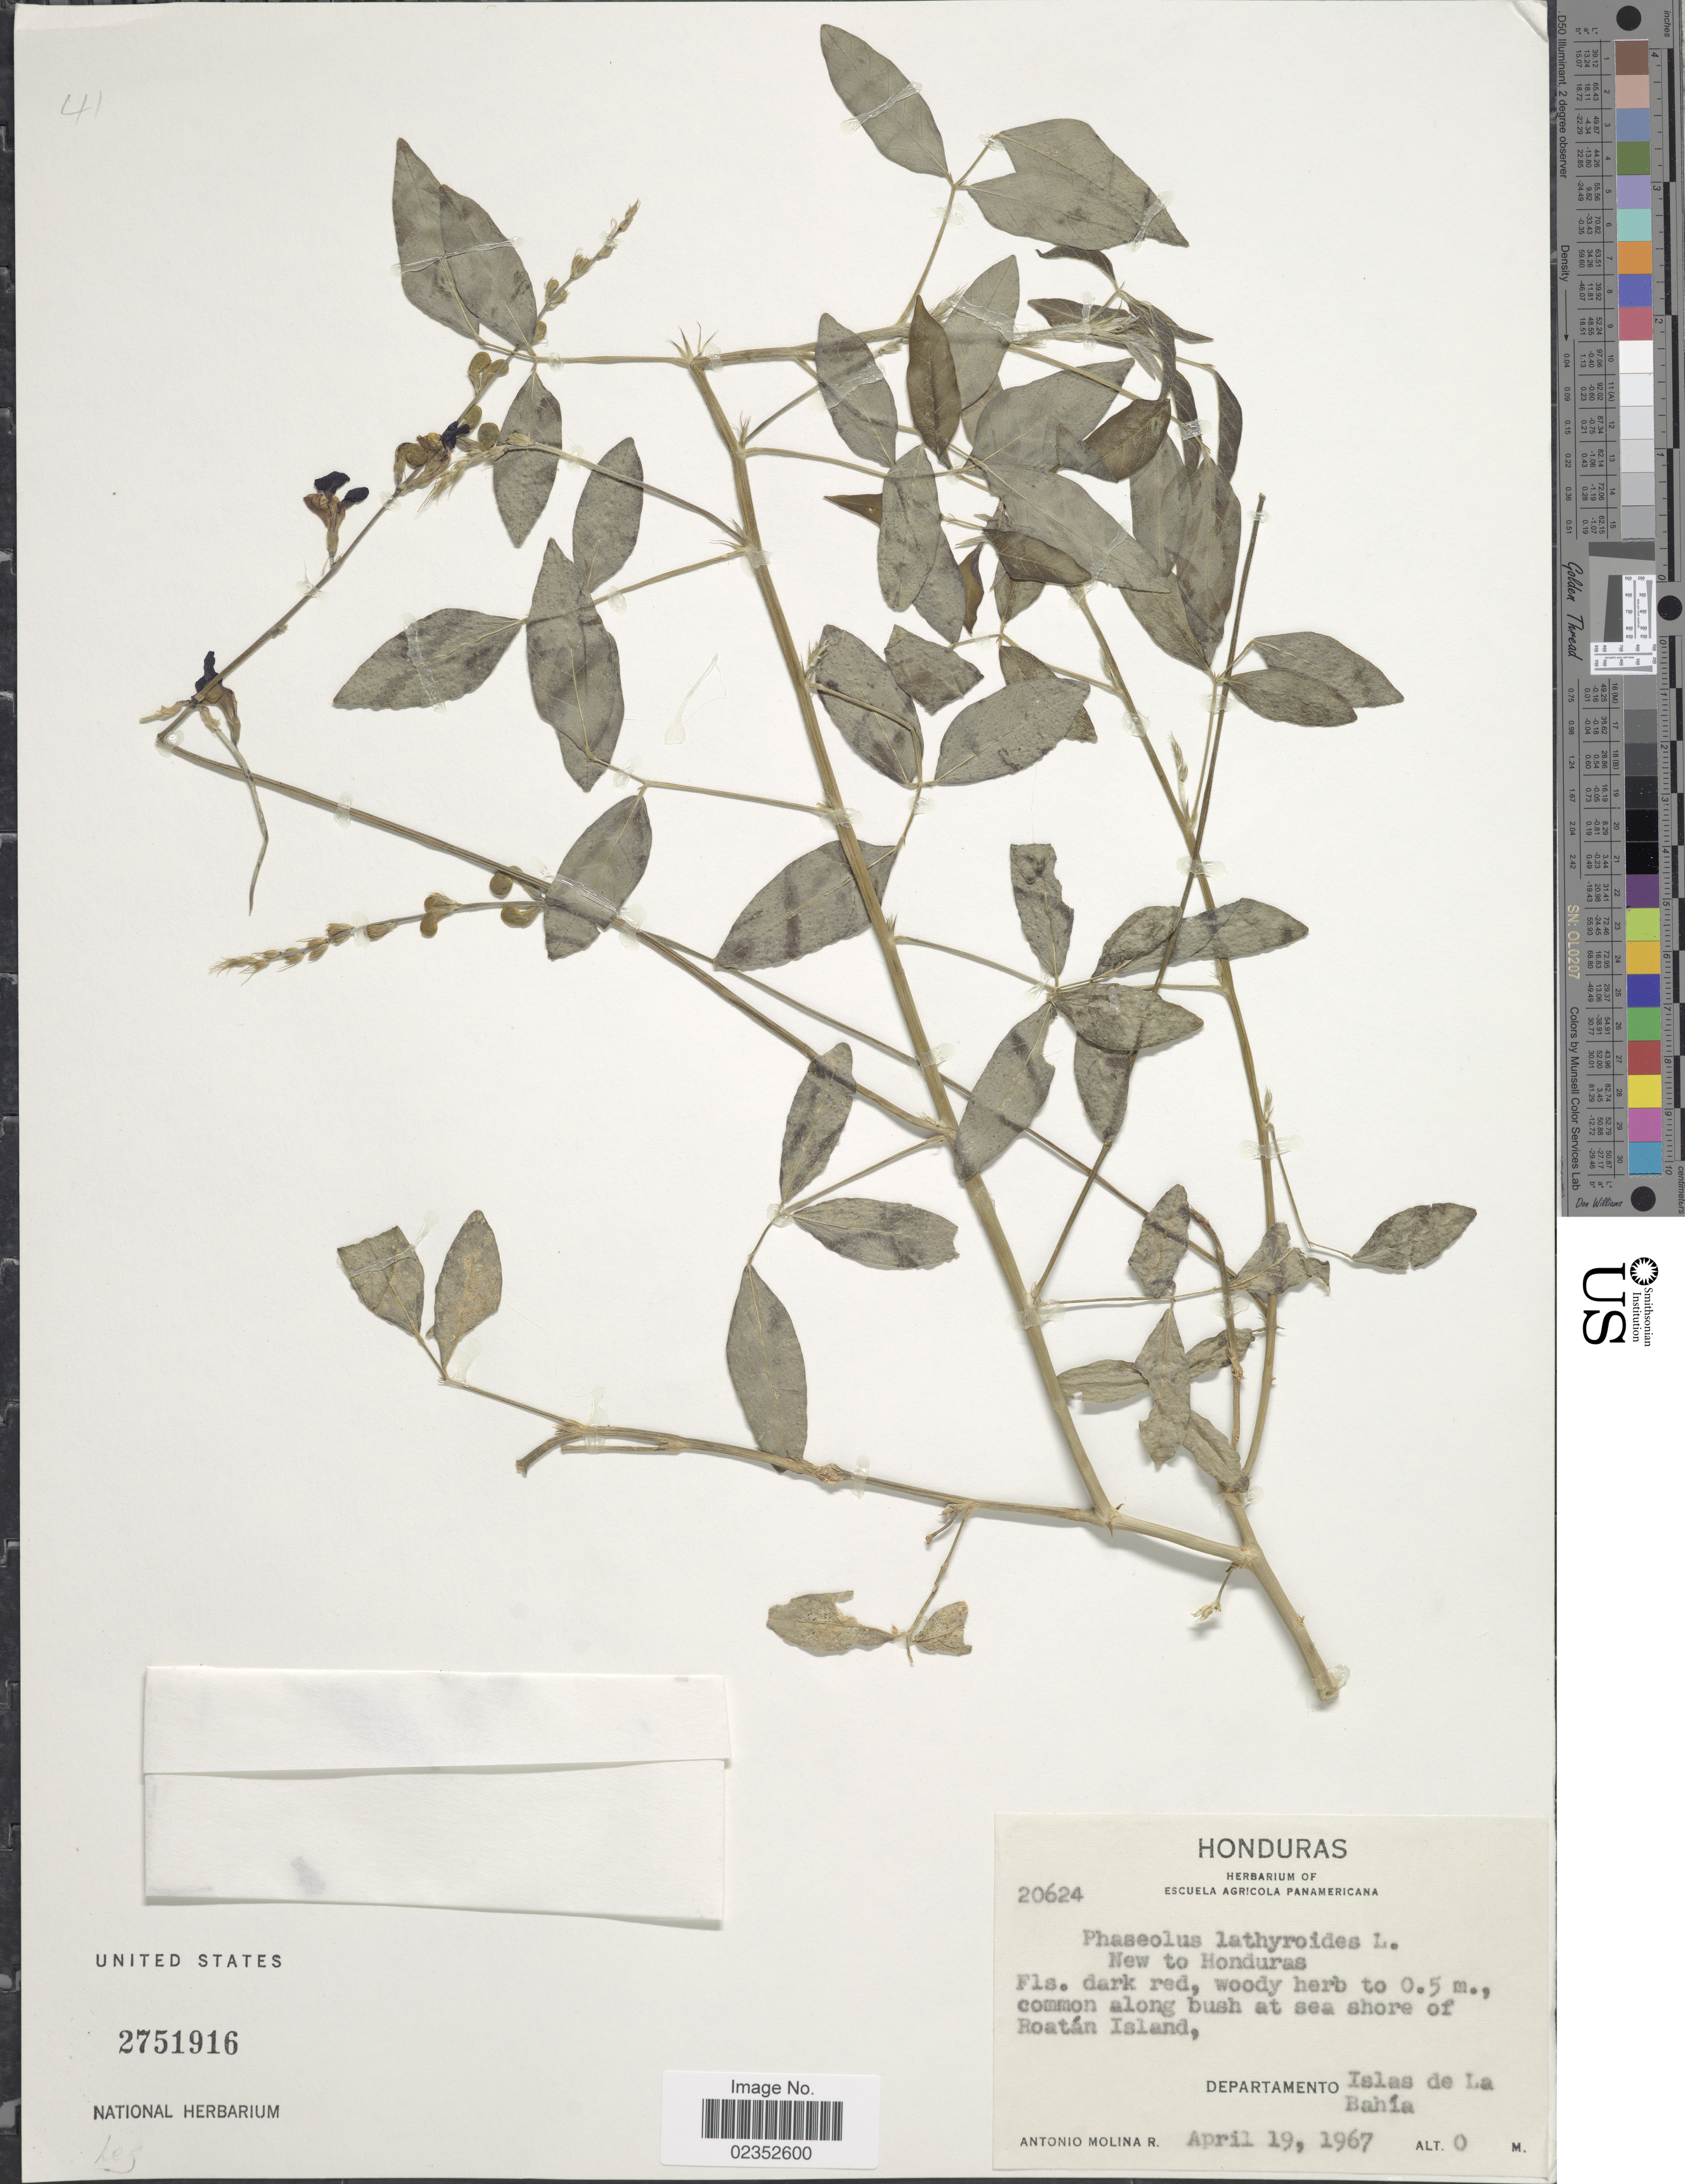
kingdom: Plantae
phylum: Tracheophyta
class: Magnoliopsida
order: Fabales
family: Fabaceae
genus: Macroptilium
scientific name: Macroptilium lathyroides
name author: (L.) Urb.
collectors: A. Molina R.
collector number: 20624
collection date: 1967-04-19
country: Honduras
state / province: Islas de la Bahía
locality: Along bush at sea shore of Roatan Island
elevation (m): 0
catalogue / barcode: US 2751916